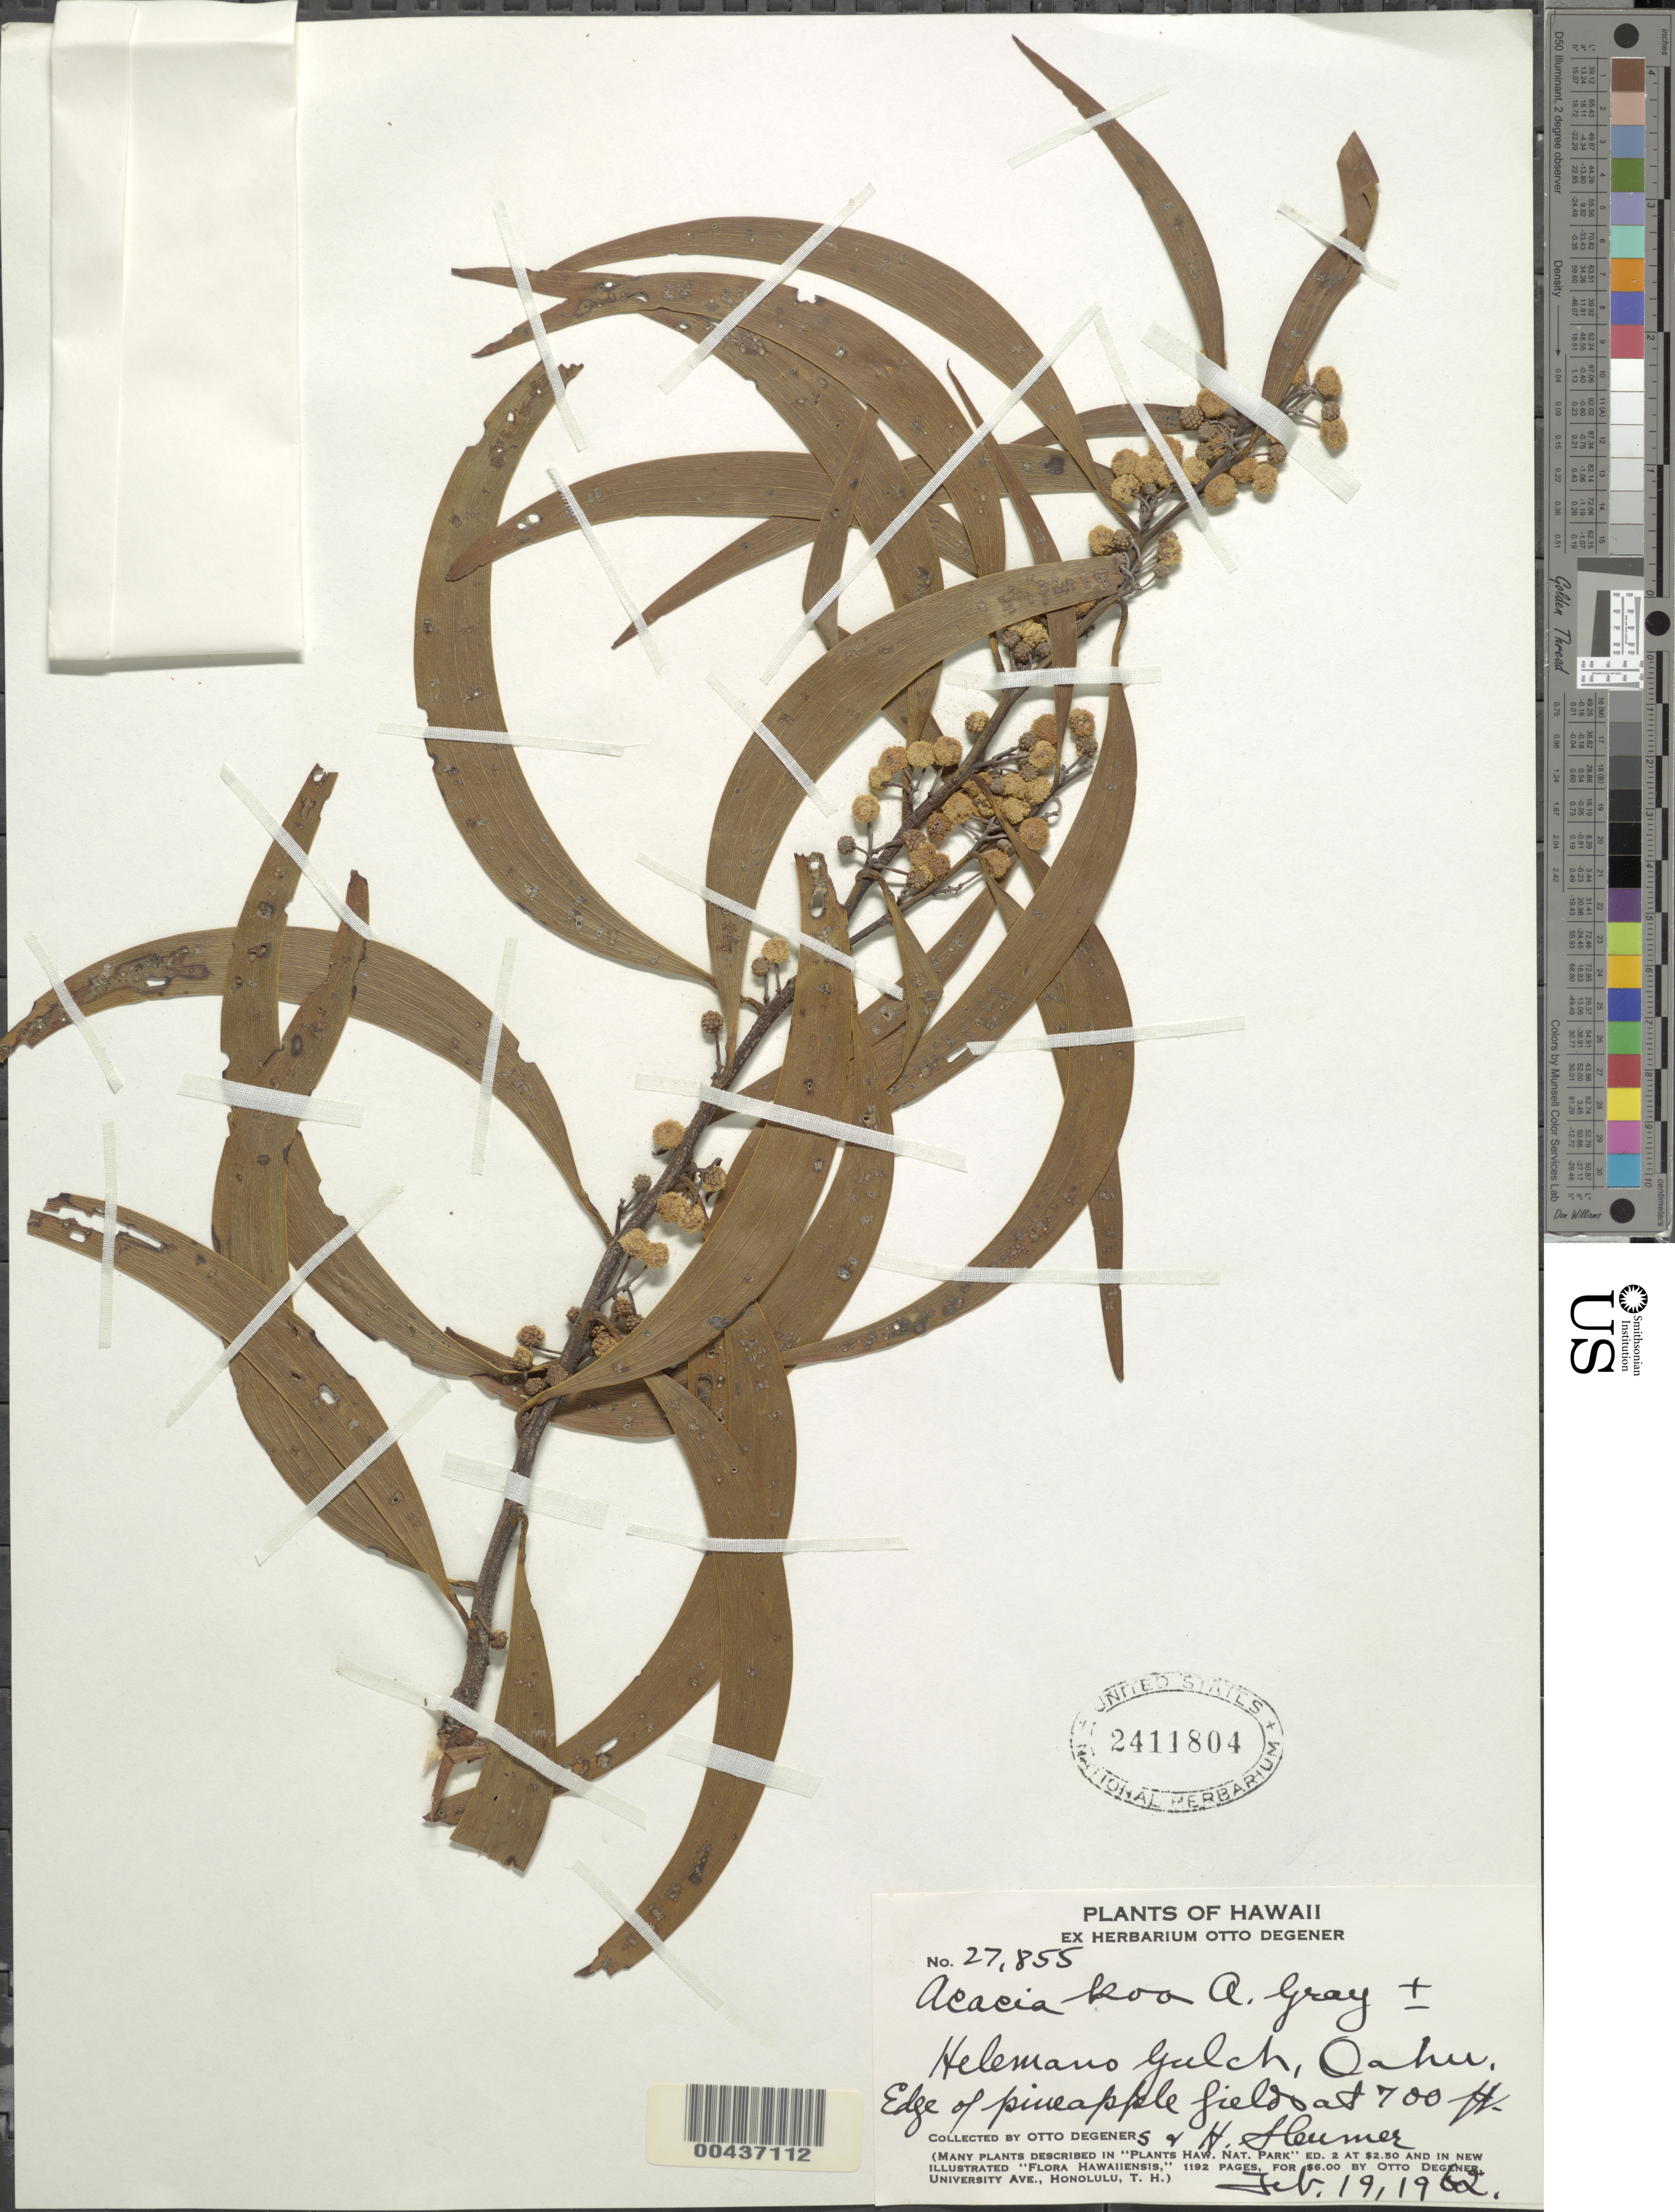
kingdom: Plantae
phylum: Tracheophyta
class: Magnoliopsida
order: Fabales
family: Fabaceae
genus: Acacia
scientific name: Acacia koa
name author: A. Gray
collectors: O. Degener & H. O. Sleumer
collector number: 27855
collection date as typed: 19 Feb 1962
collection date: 1962-02-19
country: United States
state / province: Hawaii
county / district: Honolulu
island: Oahu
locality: Helemano Gulch, Oahu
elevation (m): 213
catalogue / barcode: US 2411804